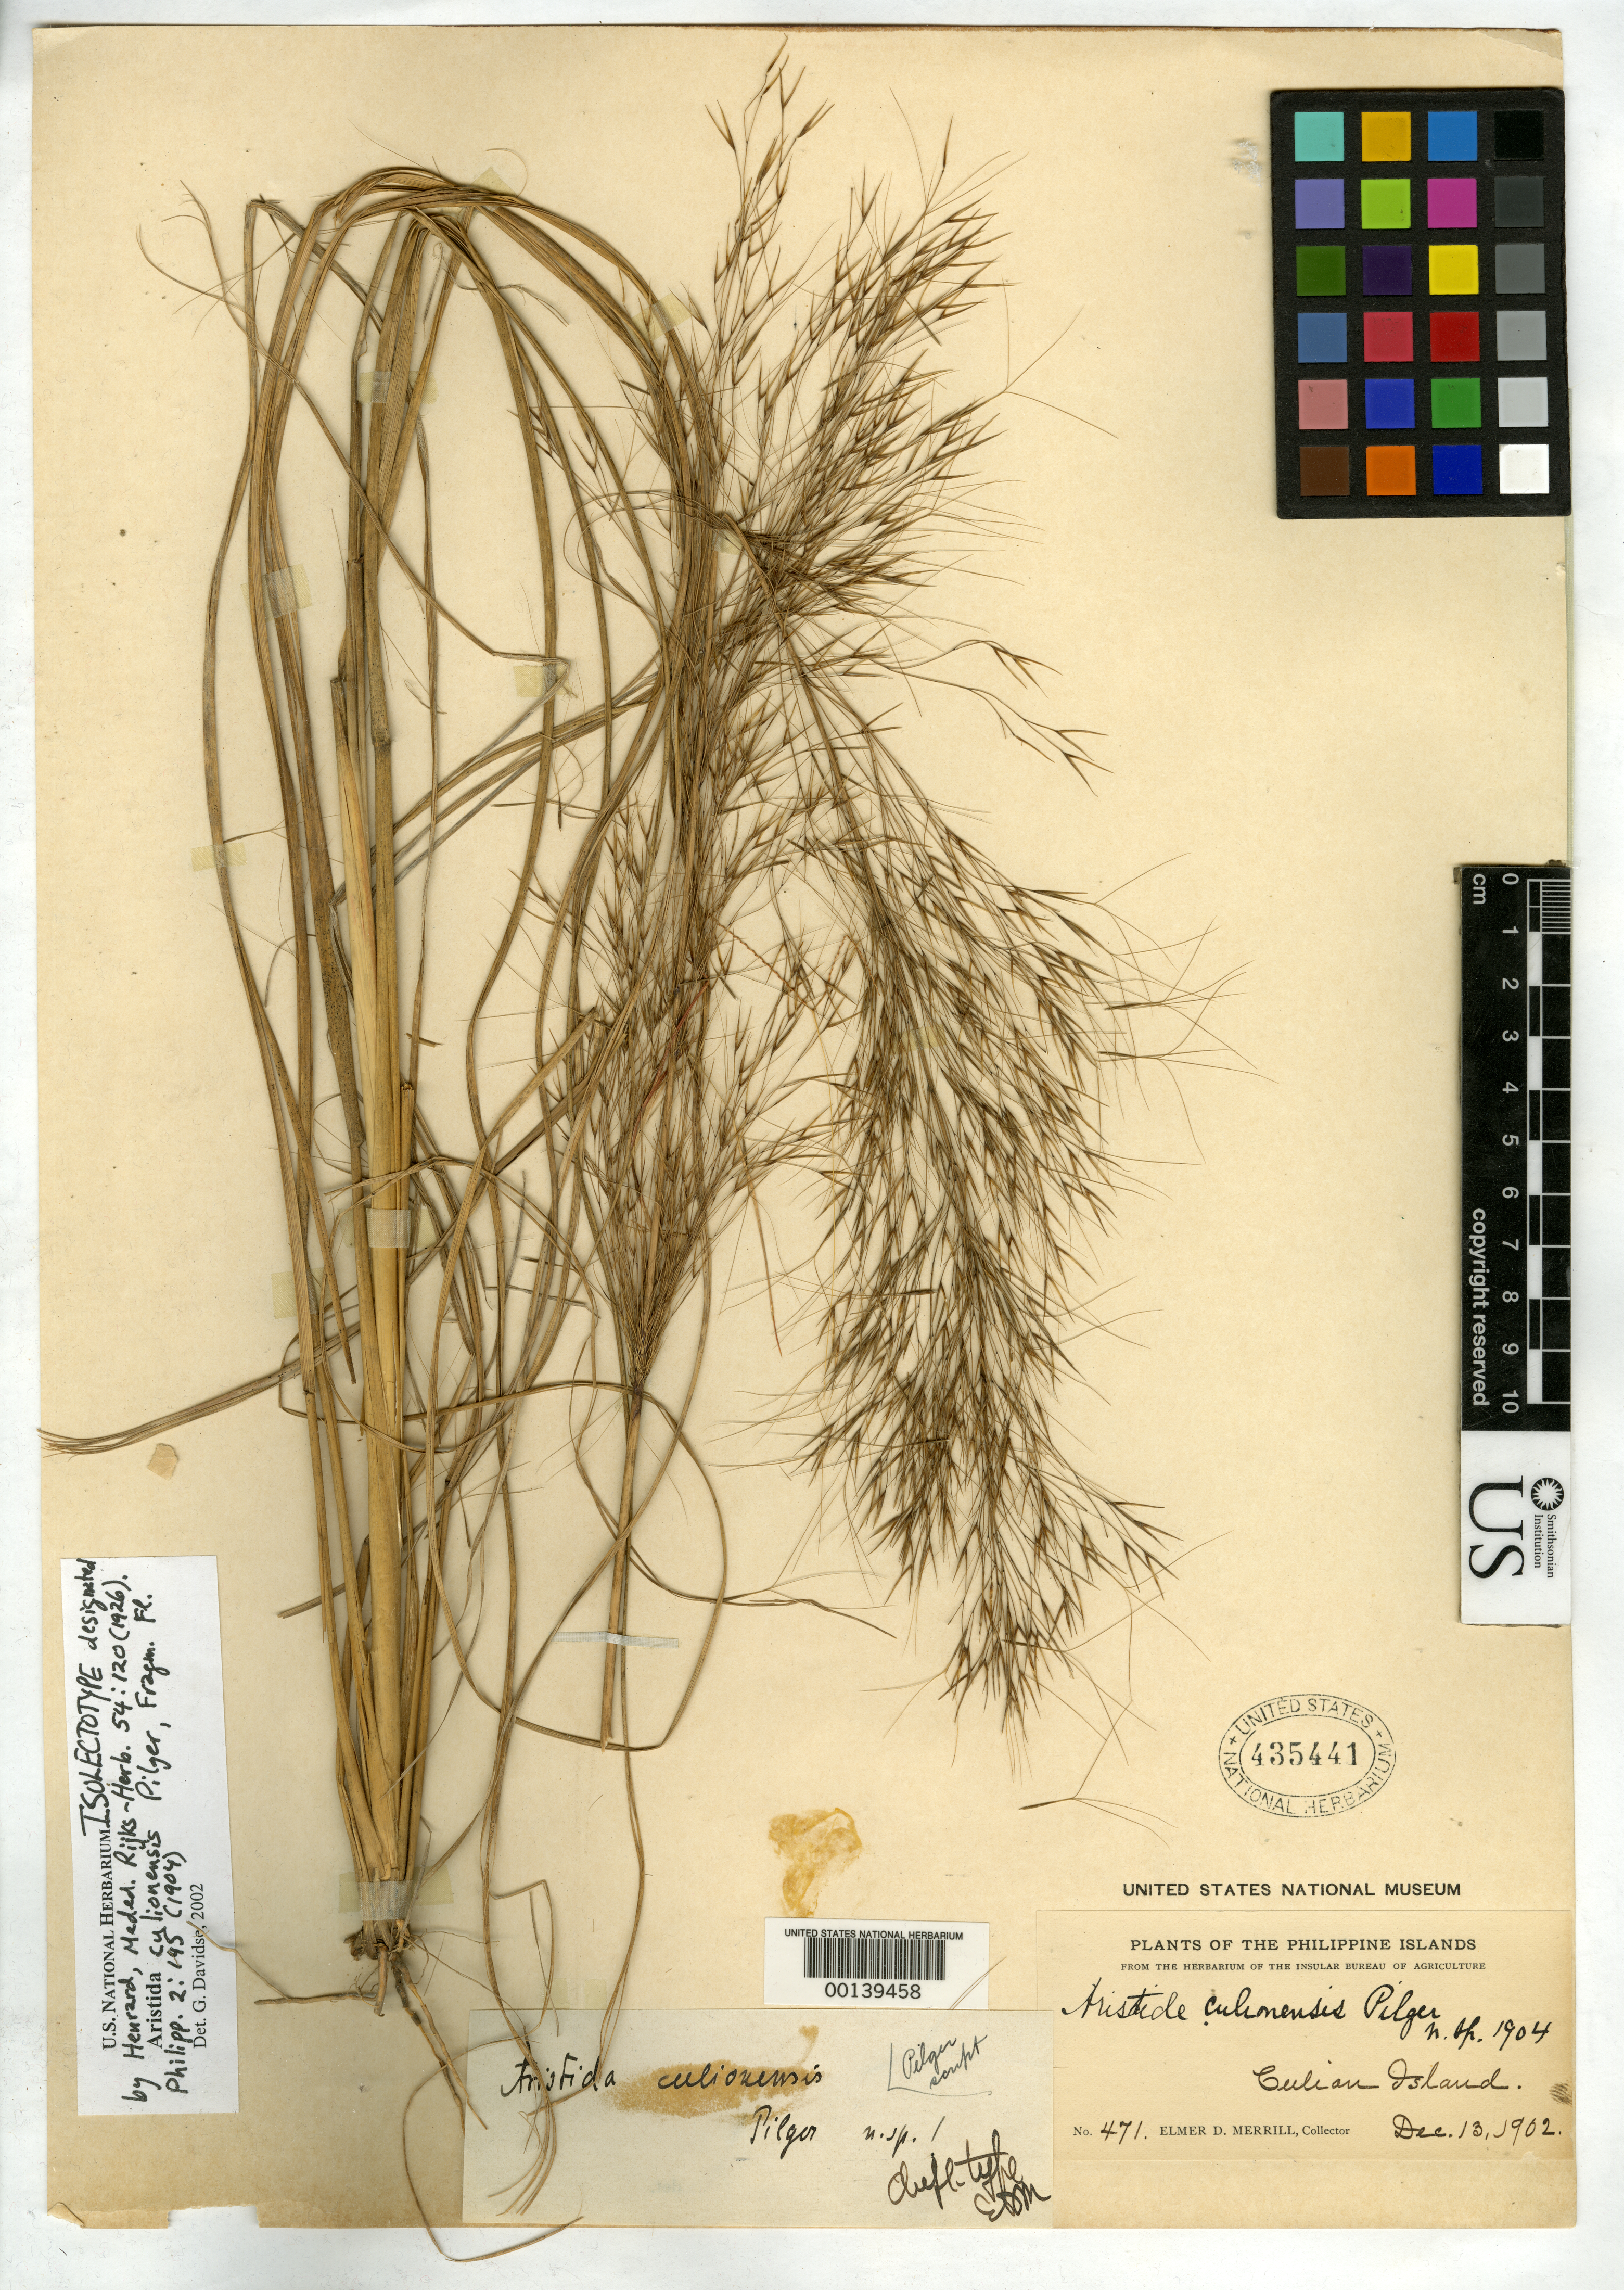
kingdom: Plantae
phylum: Tracheophyta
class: Liliopsida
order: Poales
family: Poaceae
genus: Aristida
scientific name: Aristida culionensis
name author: Pilg. in Perkins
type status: Syntype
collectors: E. D. Merrill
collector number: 471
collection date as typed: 13 Dec 1902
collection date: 1902-12-13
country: Philippines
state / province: Mimaropa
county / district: Palawan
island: Culion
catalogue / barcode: US 435441